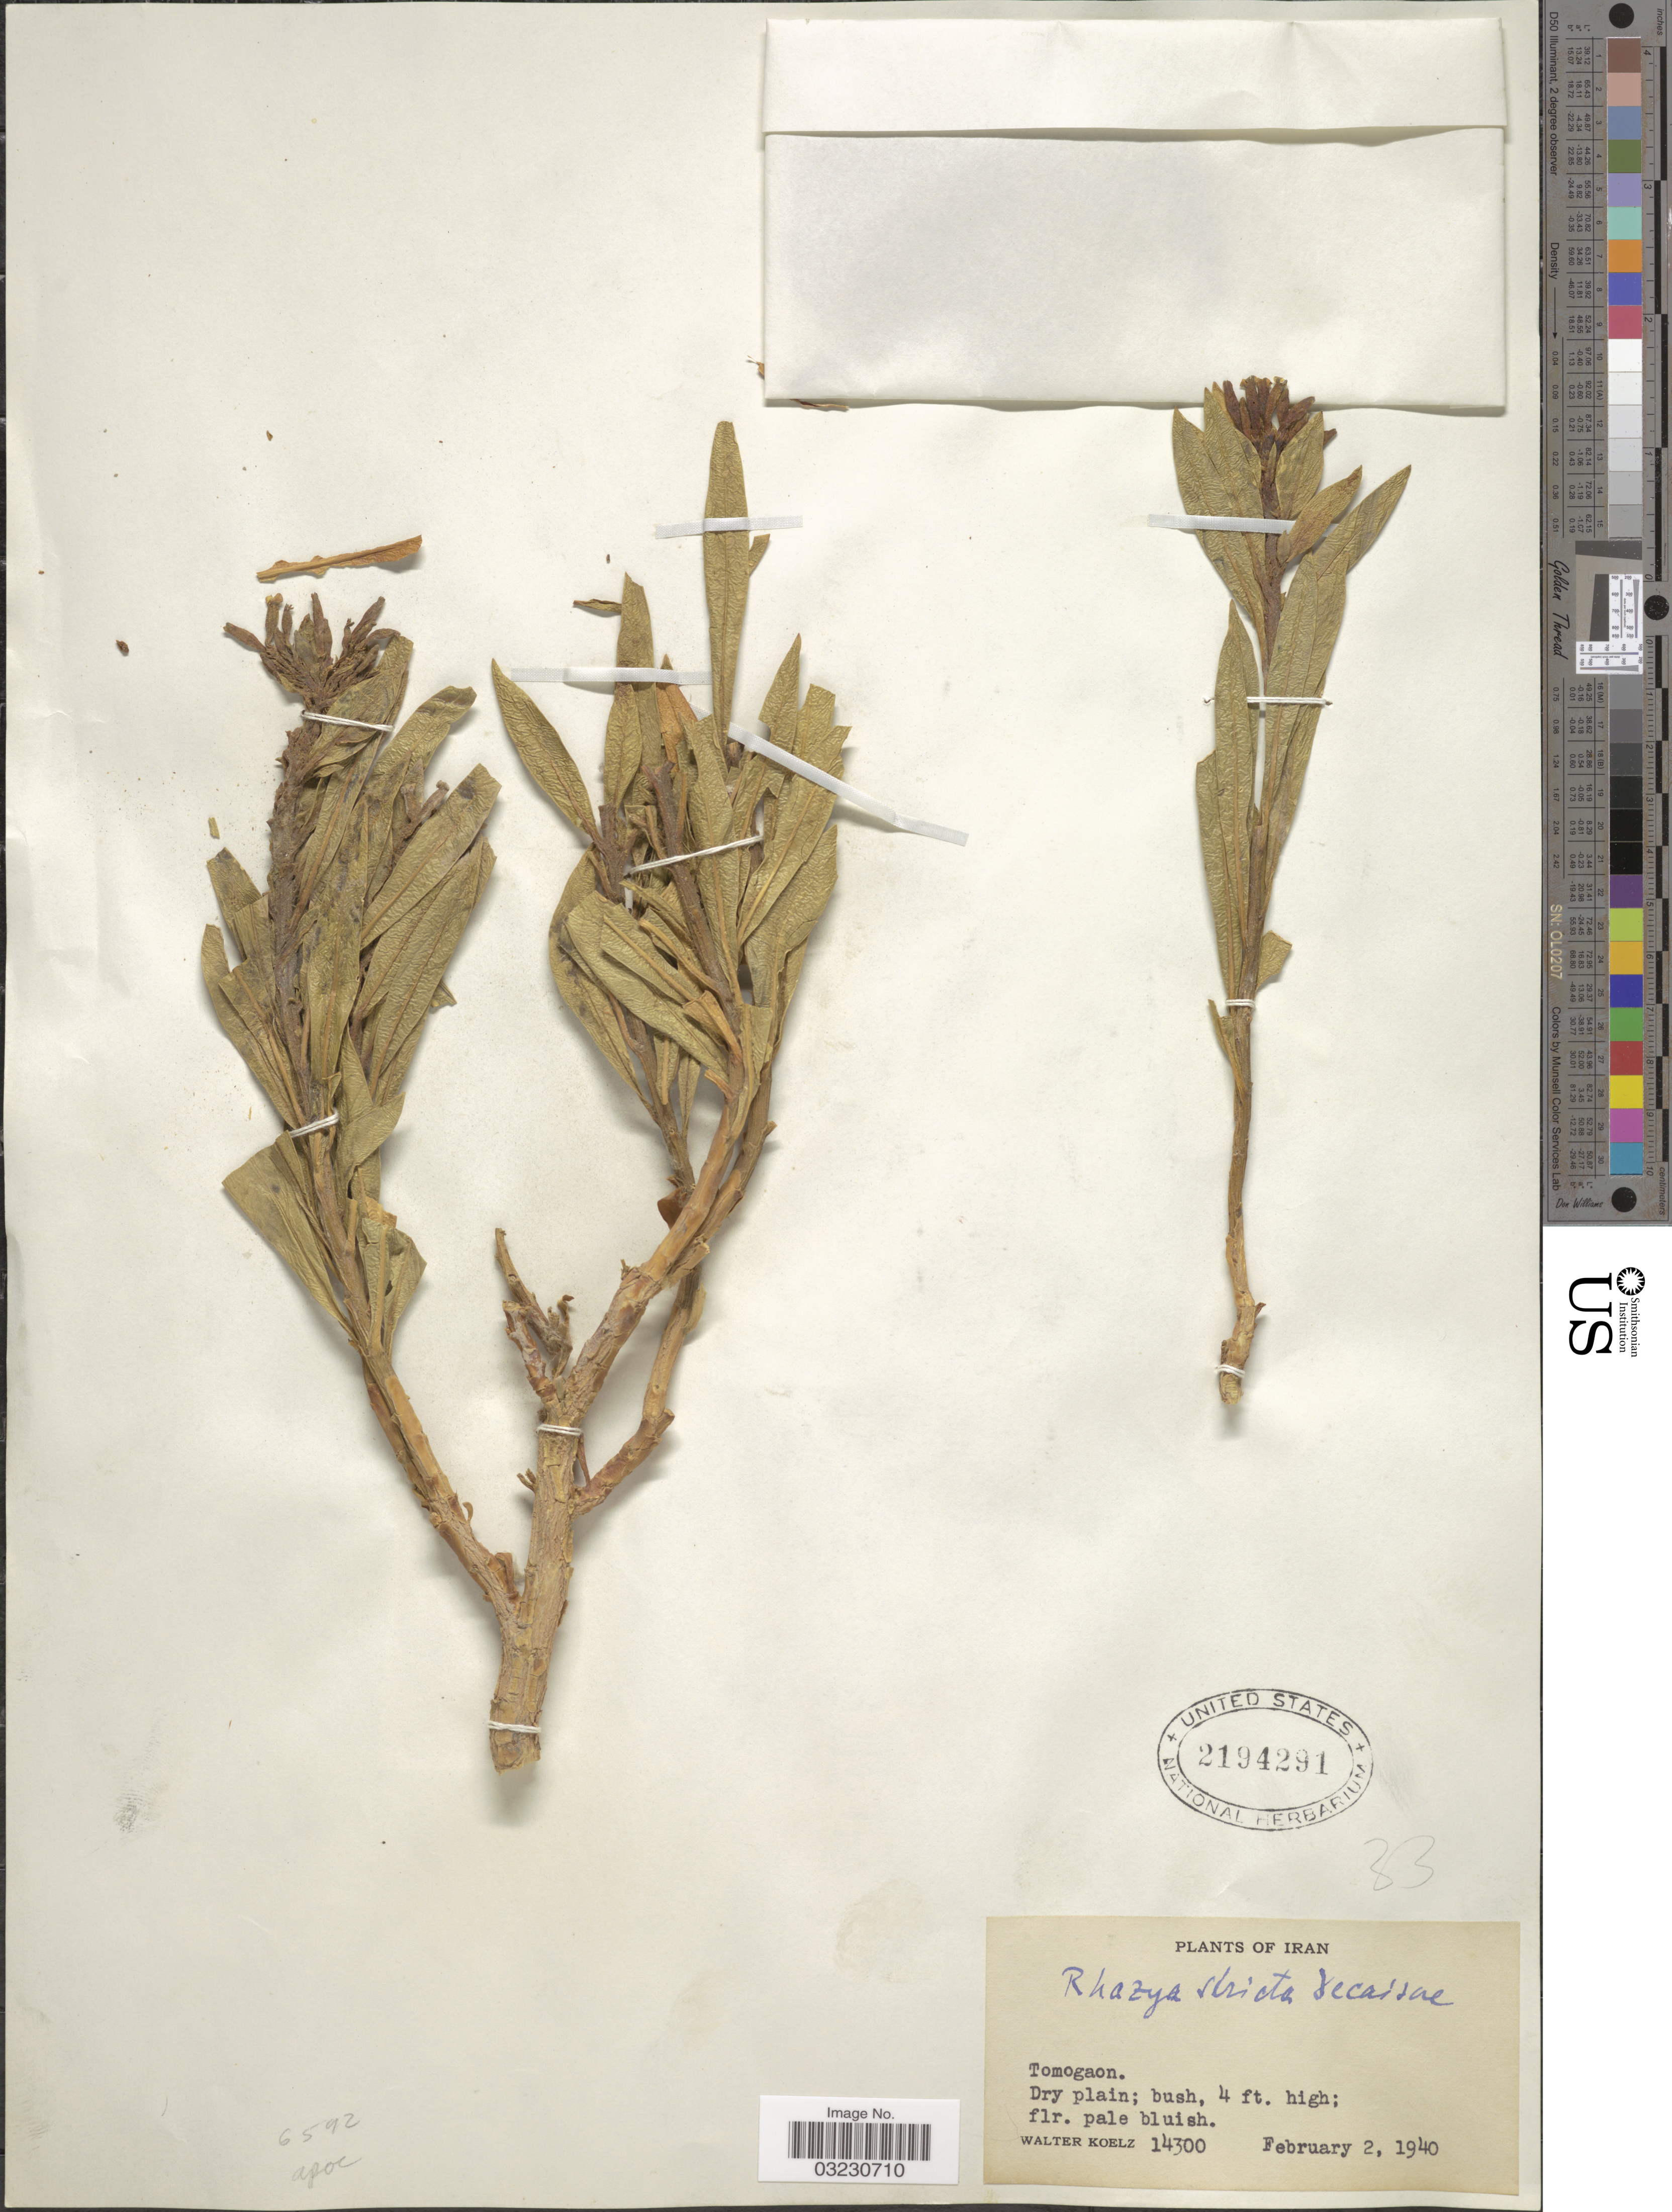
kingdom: Plantae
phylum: Tracheophyta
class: Magnoliopsida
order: Gentianales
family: Apocynaceae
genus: Rhazya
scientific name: Rhazya stricta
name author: Decne.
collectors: W. N. Koelz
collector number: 14300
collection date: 1940-02-02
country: Iran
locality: Tomogaon.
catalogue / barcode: US 2194291